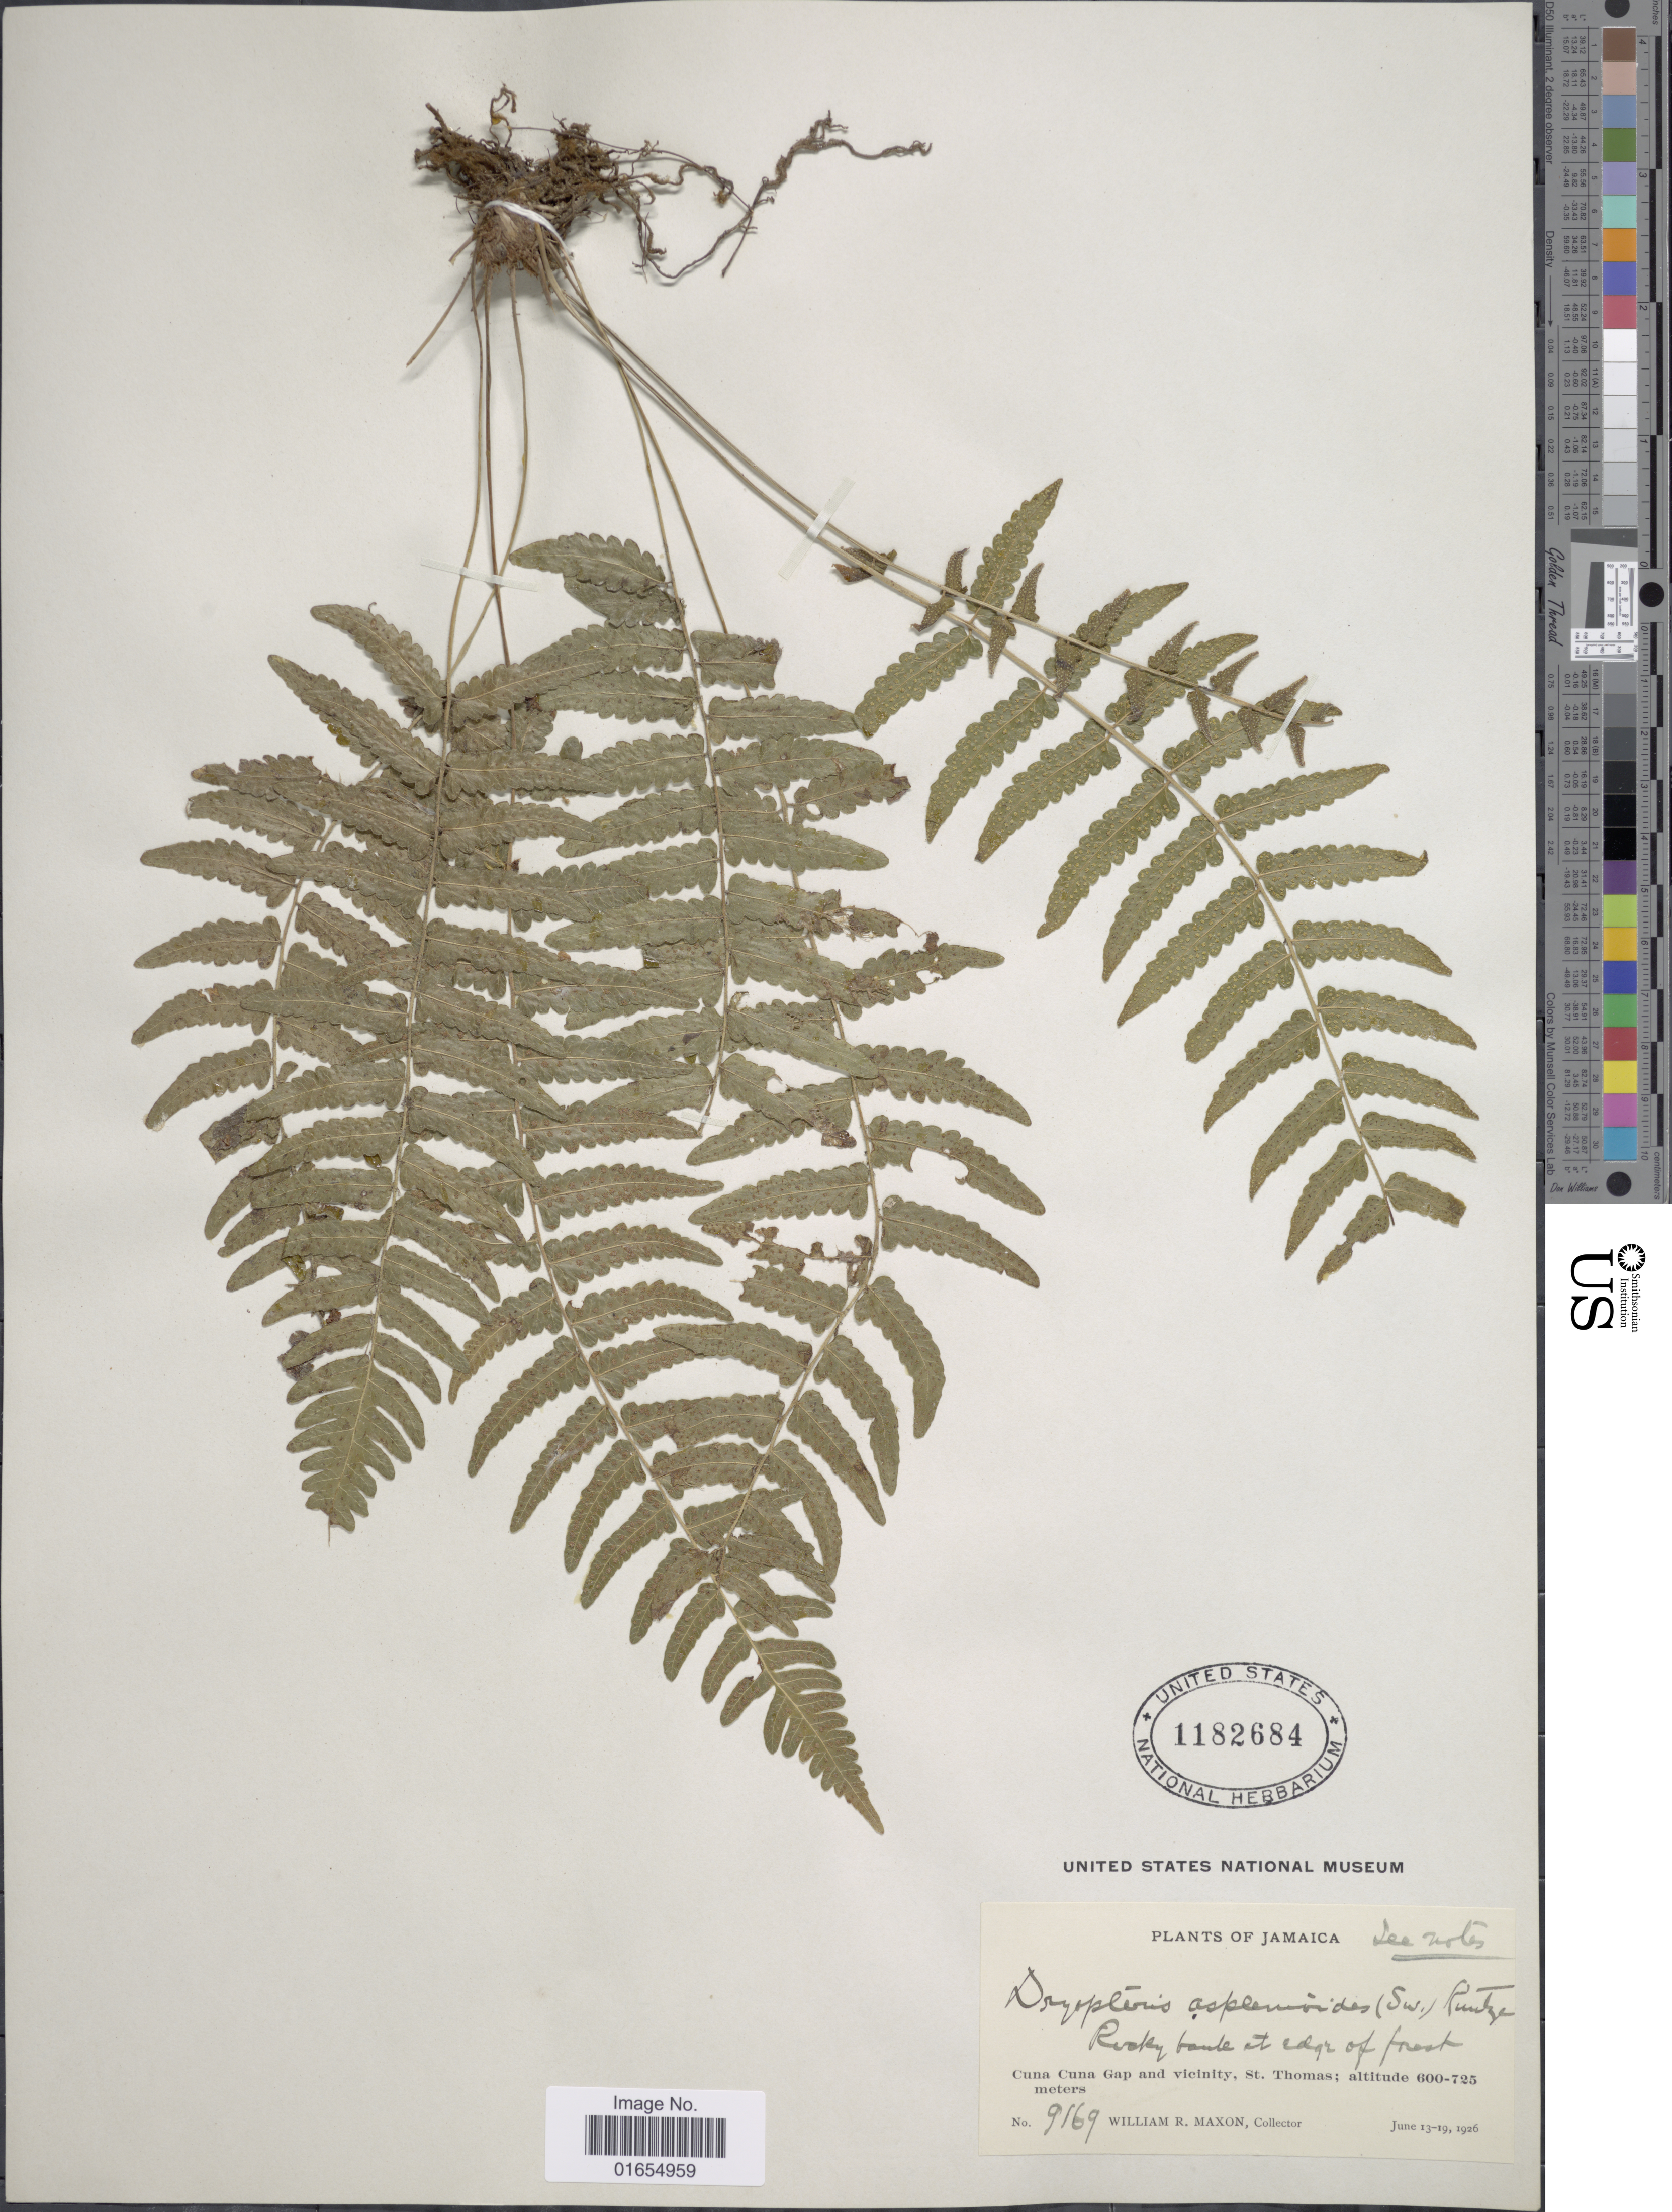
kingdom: Plantae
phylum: Tracheophyta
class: Polypodiopsida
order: Polypodiales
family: Thelypteridaceae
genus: Goniopteris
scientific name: Goniopteris retroflexa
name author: (L.) Pic. Serm.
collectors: W. R. Maxon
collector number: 9169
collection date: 1926-06-13/1926-06-19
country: Jamaica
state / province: Saint Thomas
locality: Cuna Cuna Gap and vicinity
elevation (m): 600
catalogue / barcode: US 1182684